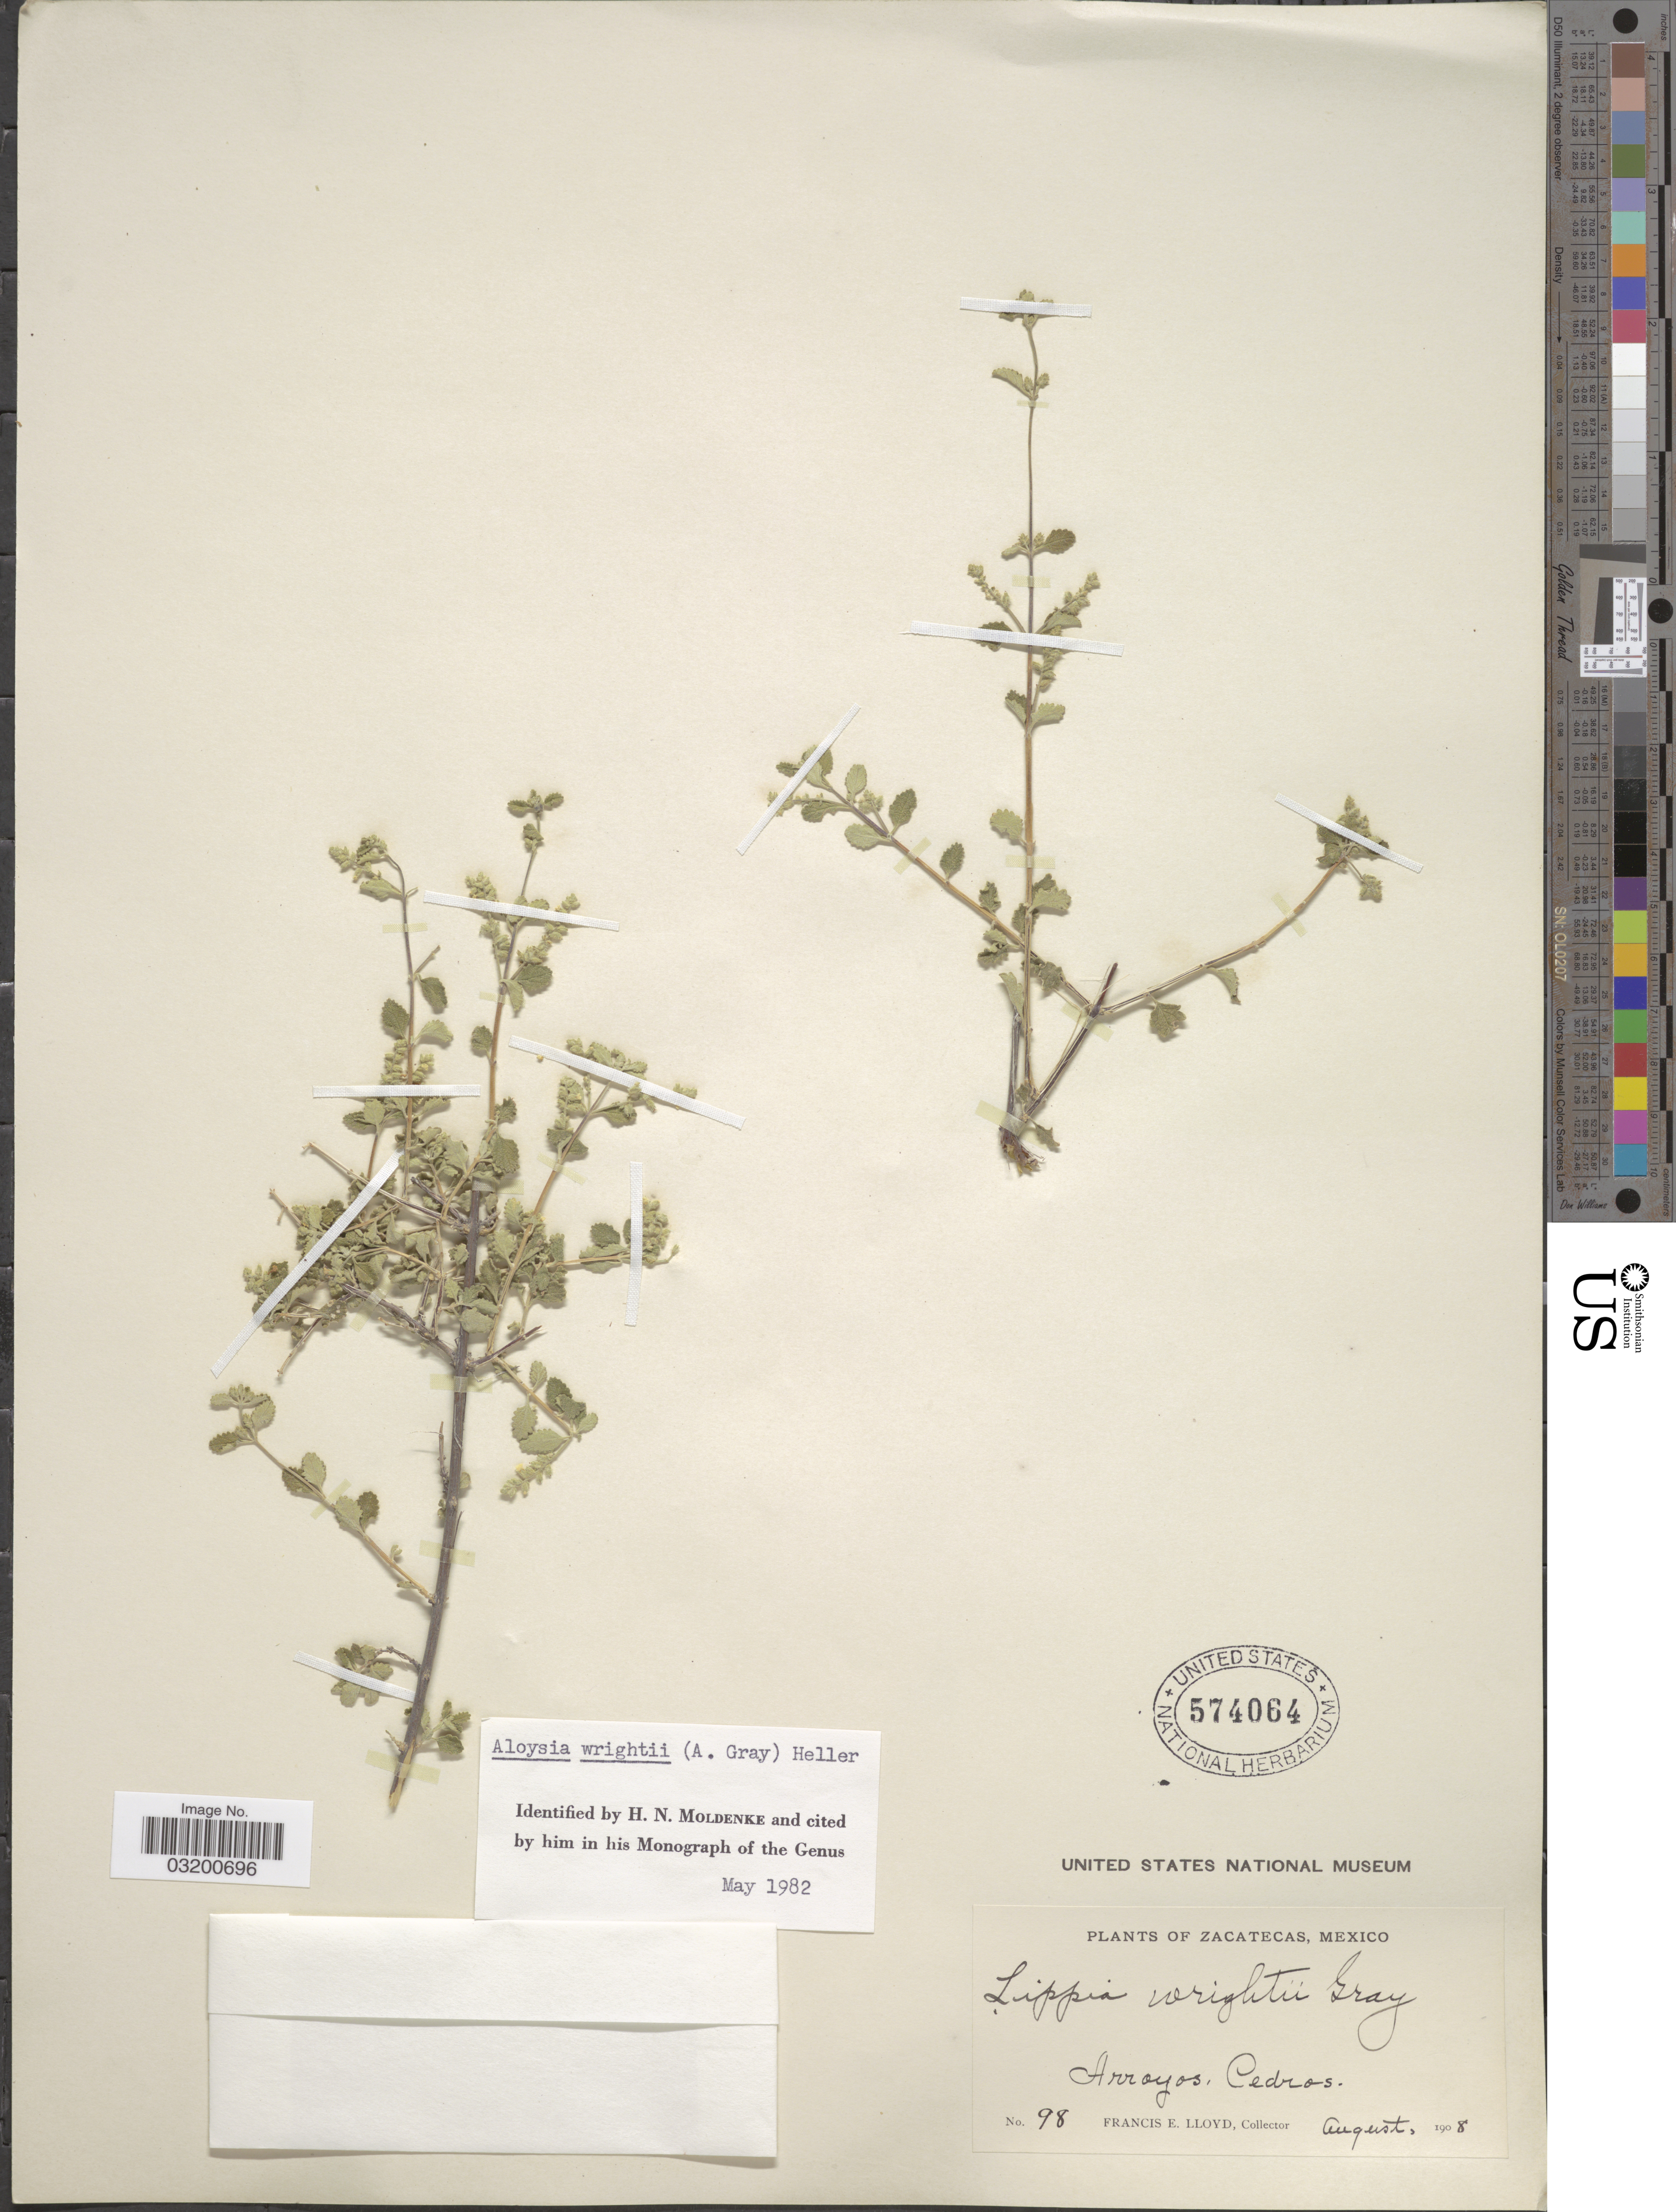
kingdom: Plantae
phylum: Tracheophyta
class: Magnoliopsida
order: Lamiales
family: Verbenaceae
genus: Aloysia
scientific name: Aloysia wrightii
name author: A. Heller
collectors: Lloyd, C. E.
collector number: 98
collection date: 1908-08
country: Mexico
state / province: Zacatecas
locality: Arroyos, Cedros.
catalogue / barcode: US 574064